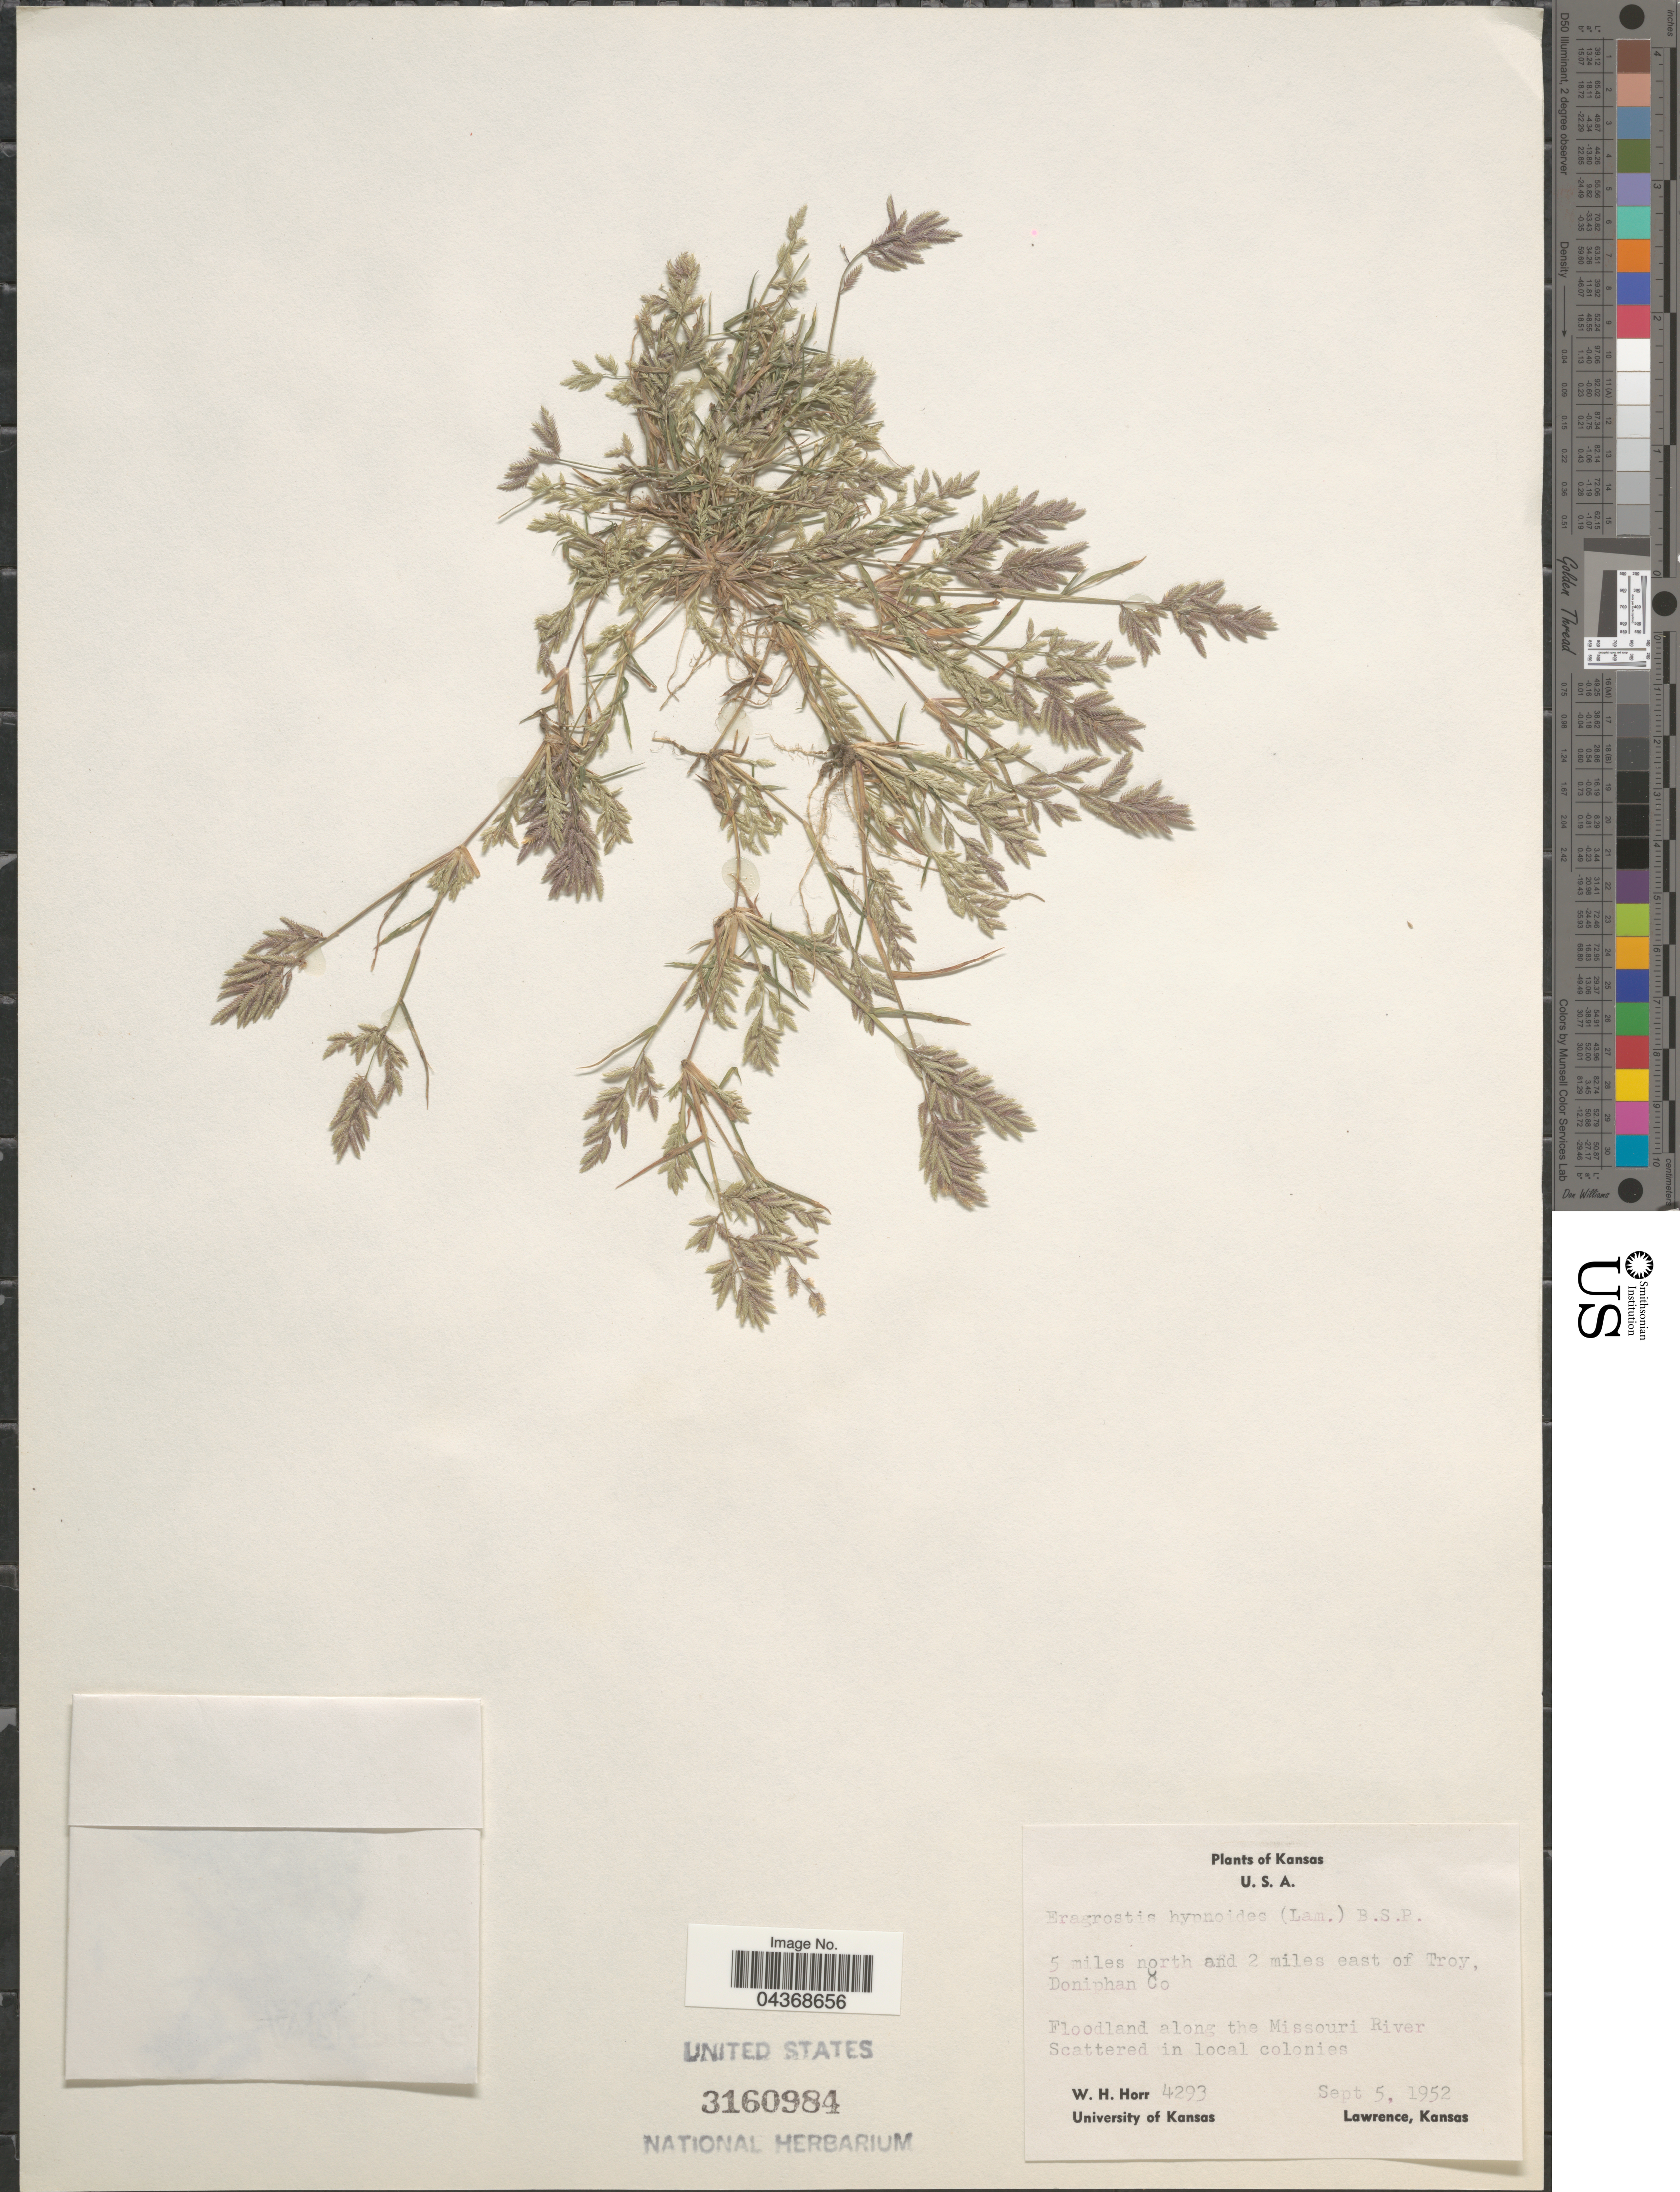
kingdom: Plantae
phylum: Tracheophyta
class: Liliopsida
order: Poales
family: Poaceae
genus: Eragrostis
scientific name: Eragrostis hypnoides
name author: (Lam.) Britton, Stearns & Poggenb.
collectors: W. H. Horr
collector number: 4293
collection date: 1952-09-05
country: United States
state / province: Kansas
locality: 5 miles north and 2 miles east of Troy, Deniphan Co. Floodland along the Missouri River.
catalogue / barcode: US 3160984